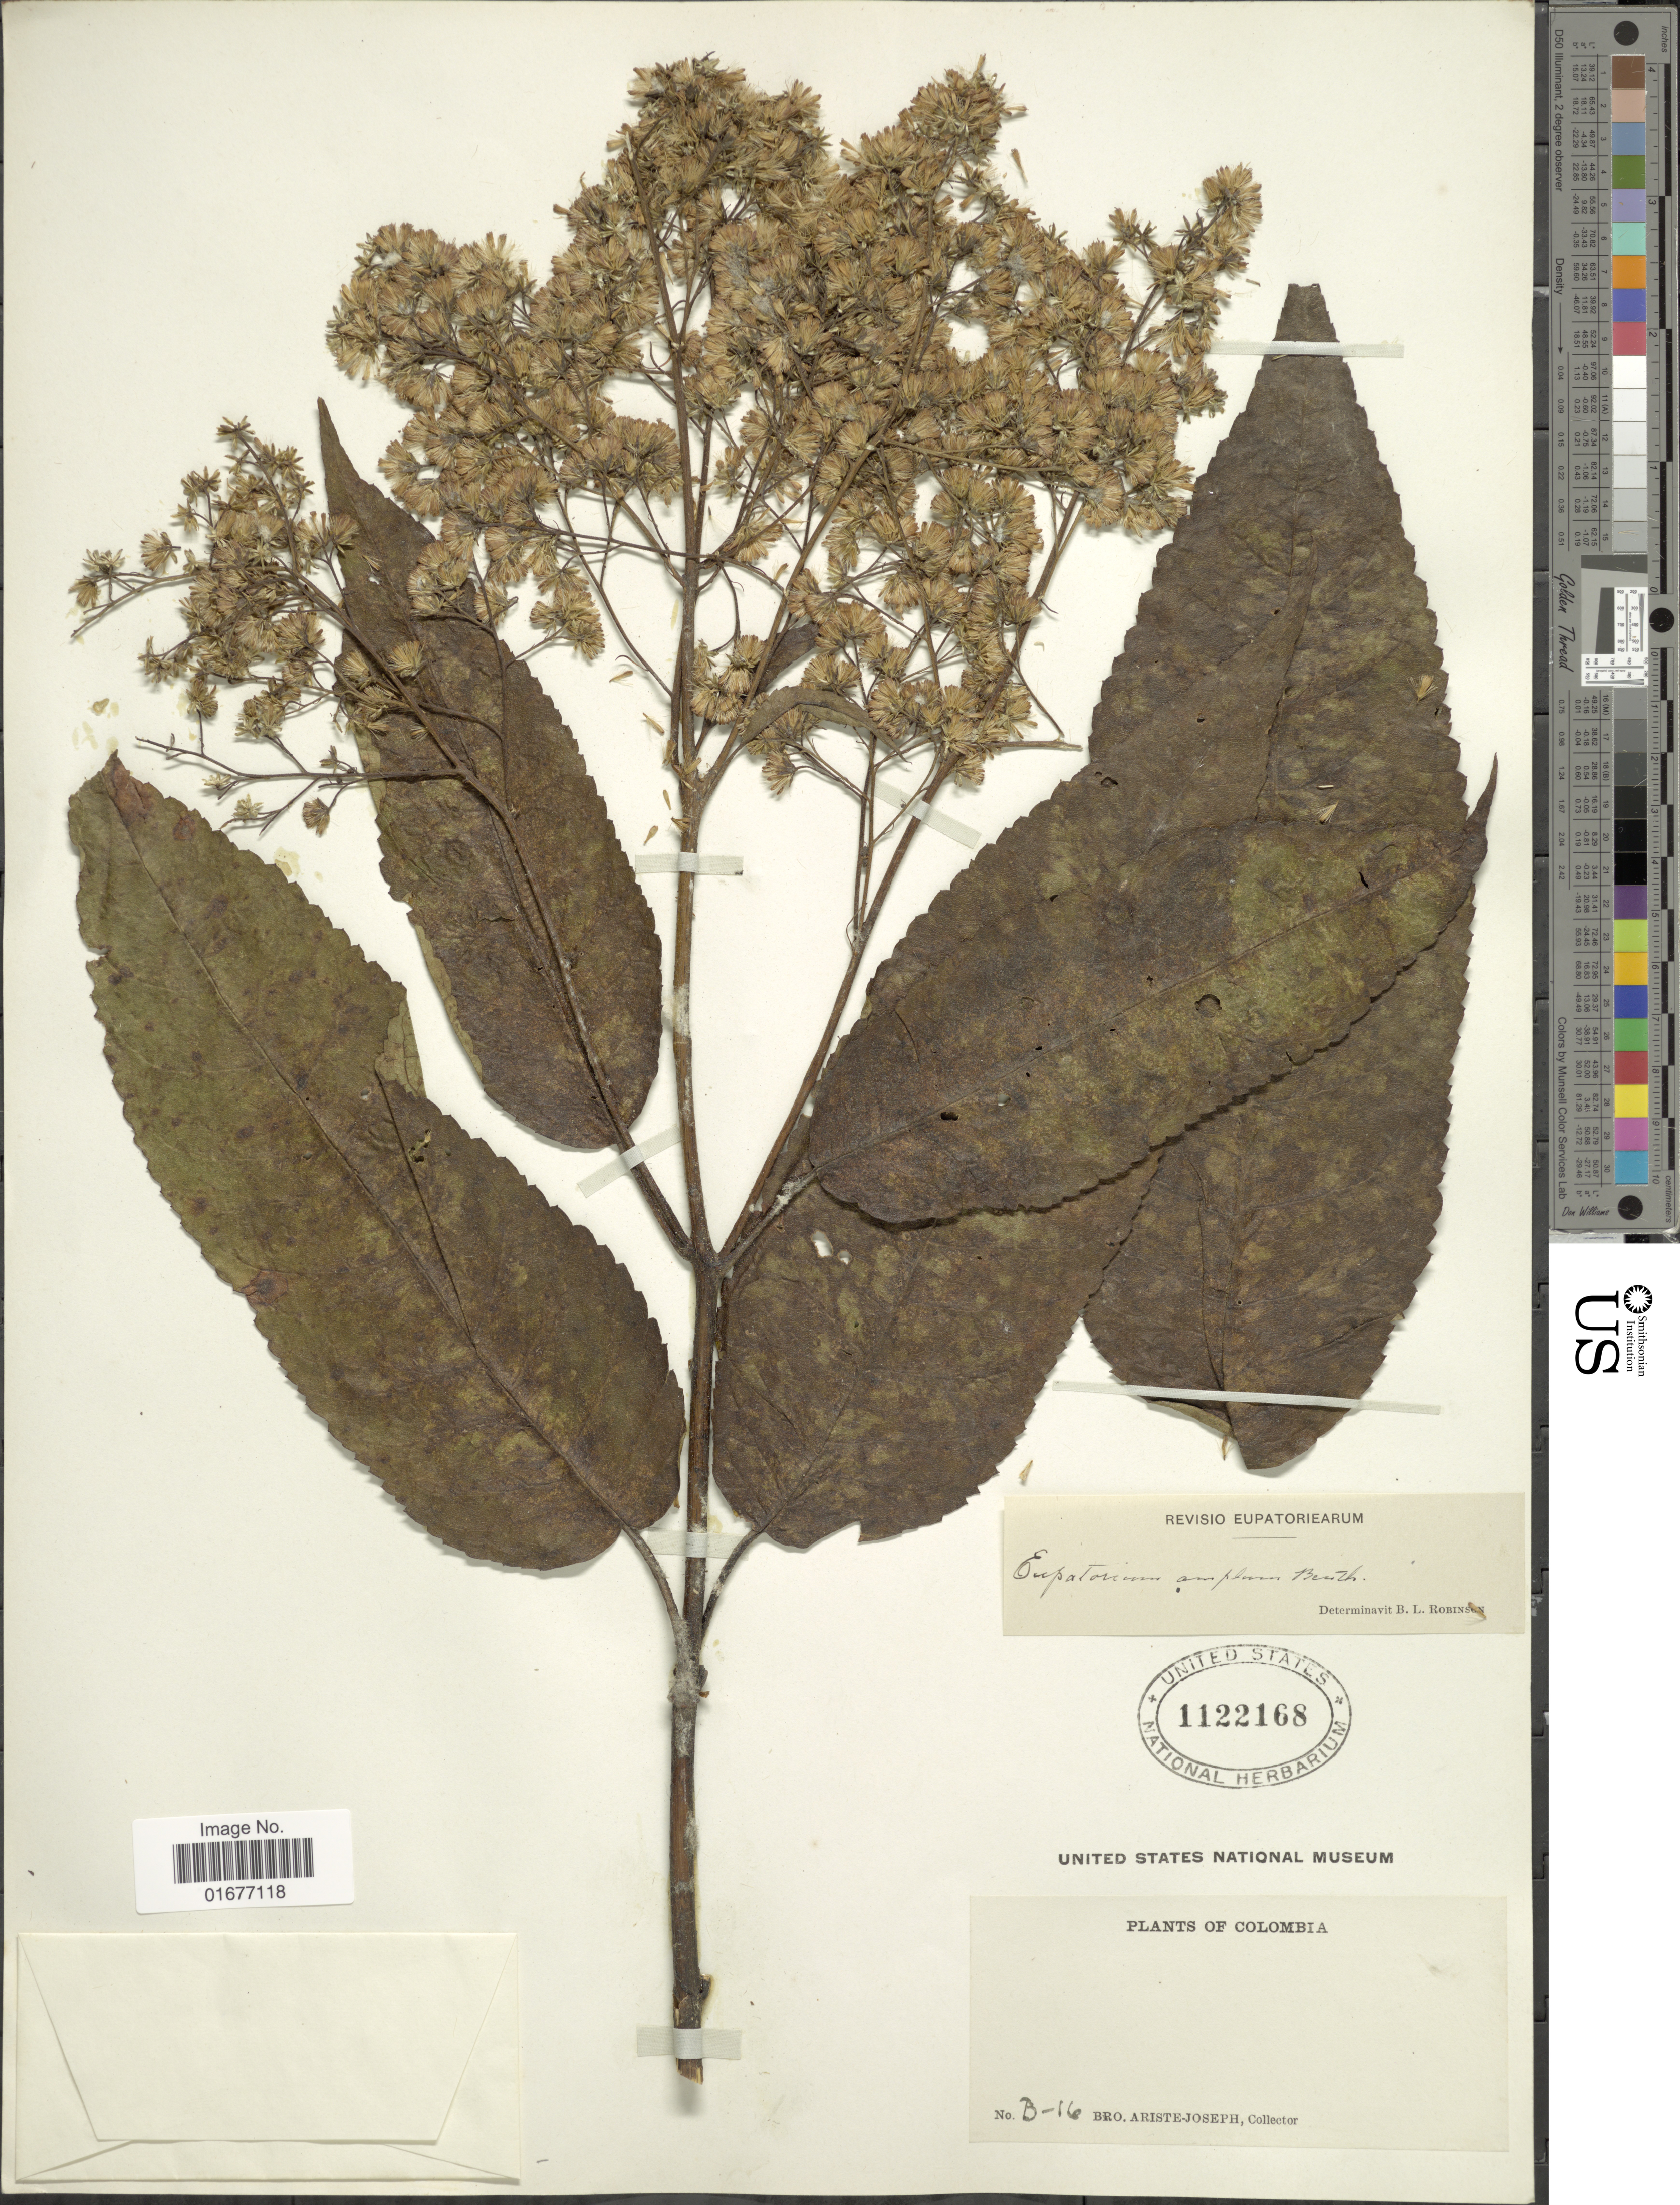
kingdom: Plantae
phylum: Tracheophyta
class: Magnoliopsida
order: Asterales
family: Asteraceae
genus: Ageratina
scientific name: Ageratina ampla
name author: (Benth.) R.M. King & H. Rob.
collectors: Bro. Ariste-Joseph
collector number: B-16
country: Colombia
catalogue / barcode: US 1122168